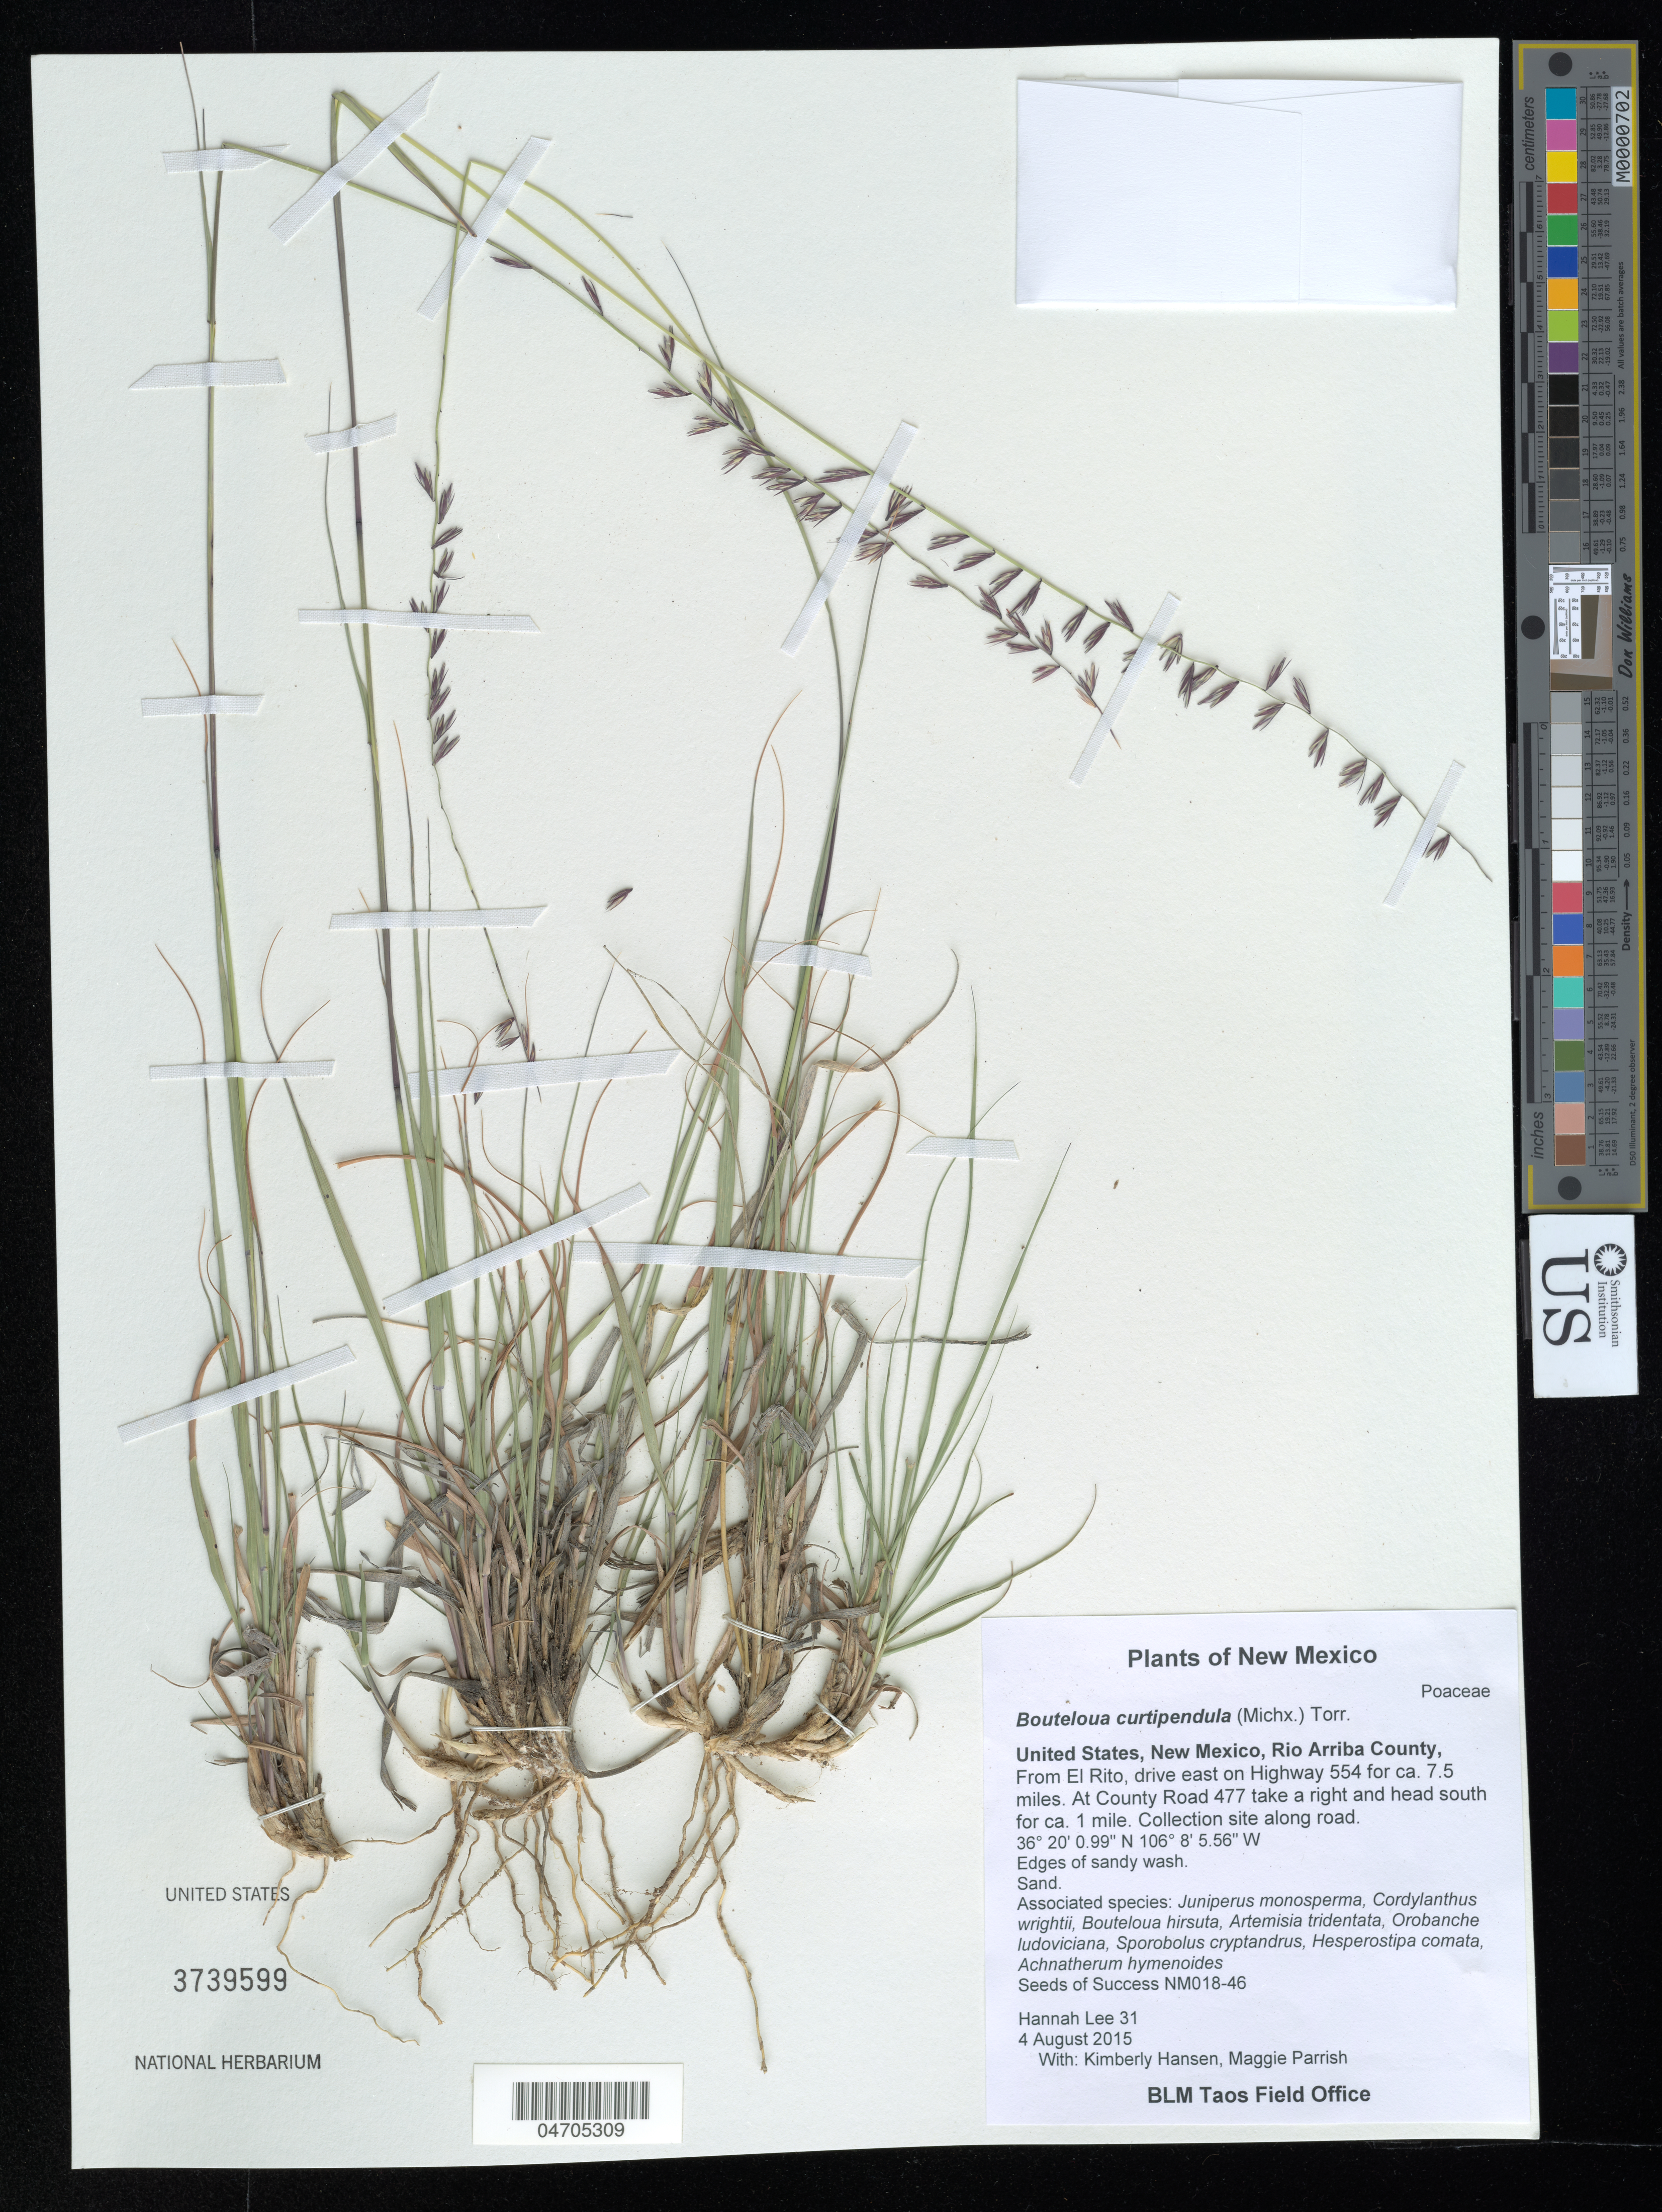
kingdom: Plantae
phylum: Tracheophyta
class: Liliopsida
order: Poales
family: Poaceae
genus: Bouteloua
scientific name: Bouteloua curtipendula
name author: (Michx.) Torr.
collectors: H. Lee, K. Hansen & M. Parrish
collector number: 31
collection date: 2015-08-04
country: United States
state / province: New Mexico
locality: Rio Arriba County, From El Rito, drive east on Highway 554 for ca. 7.5 miles. At County Road 477 take a right and head south for ca. 1 mile. Collection site along road.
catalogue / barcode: US 3739599